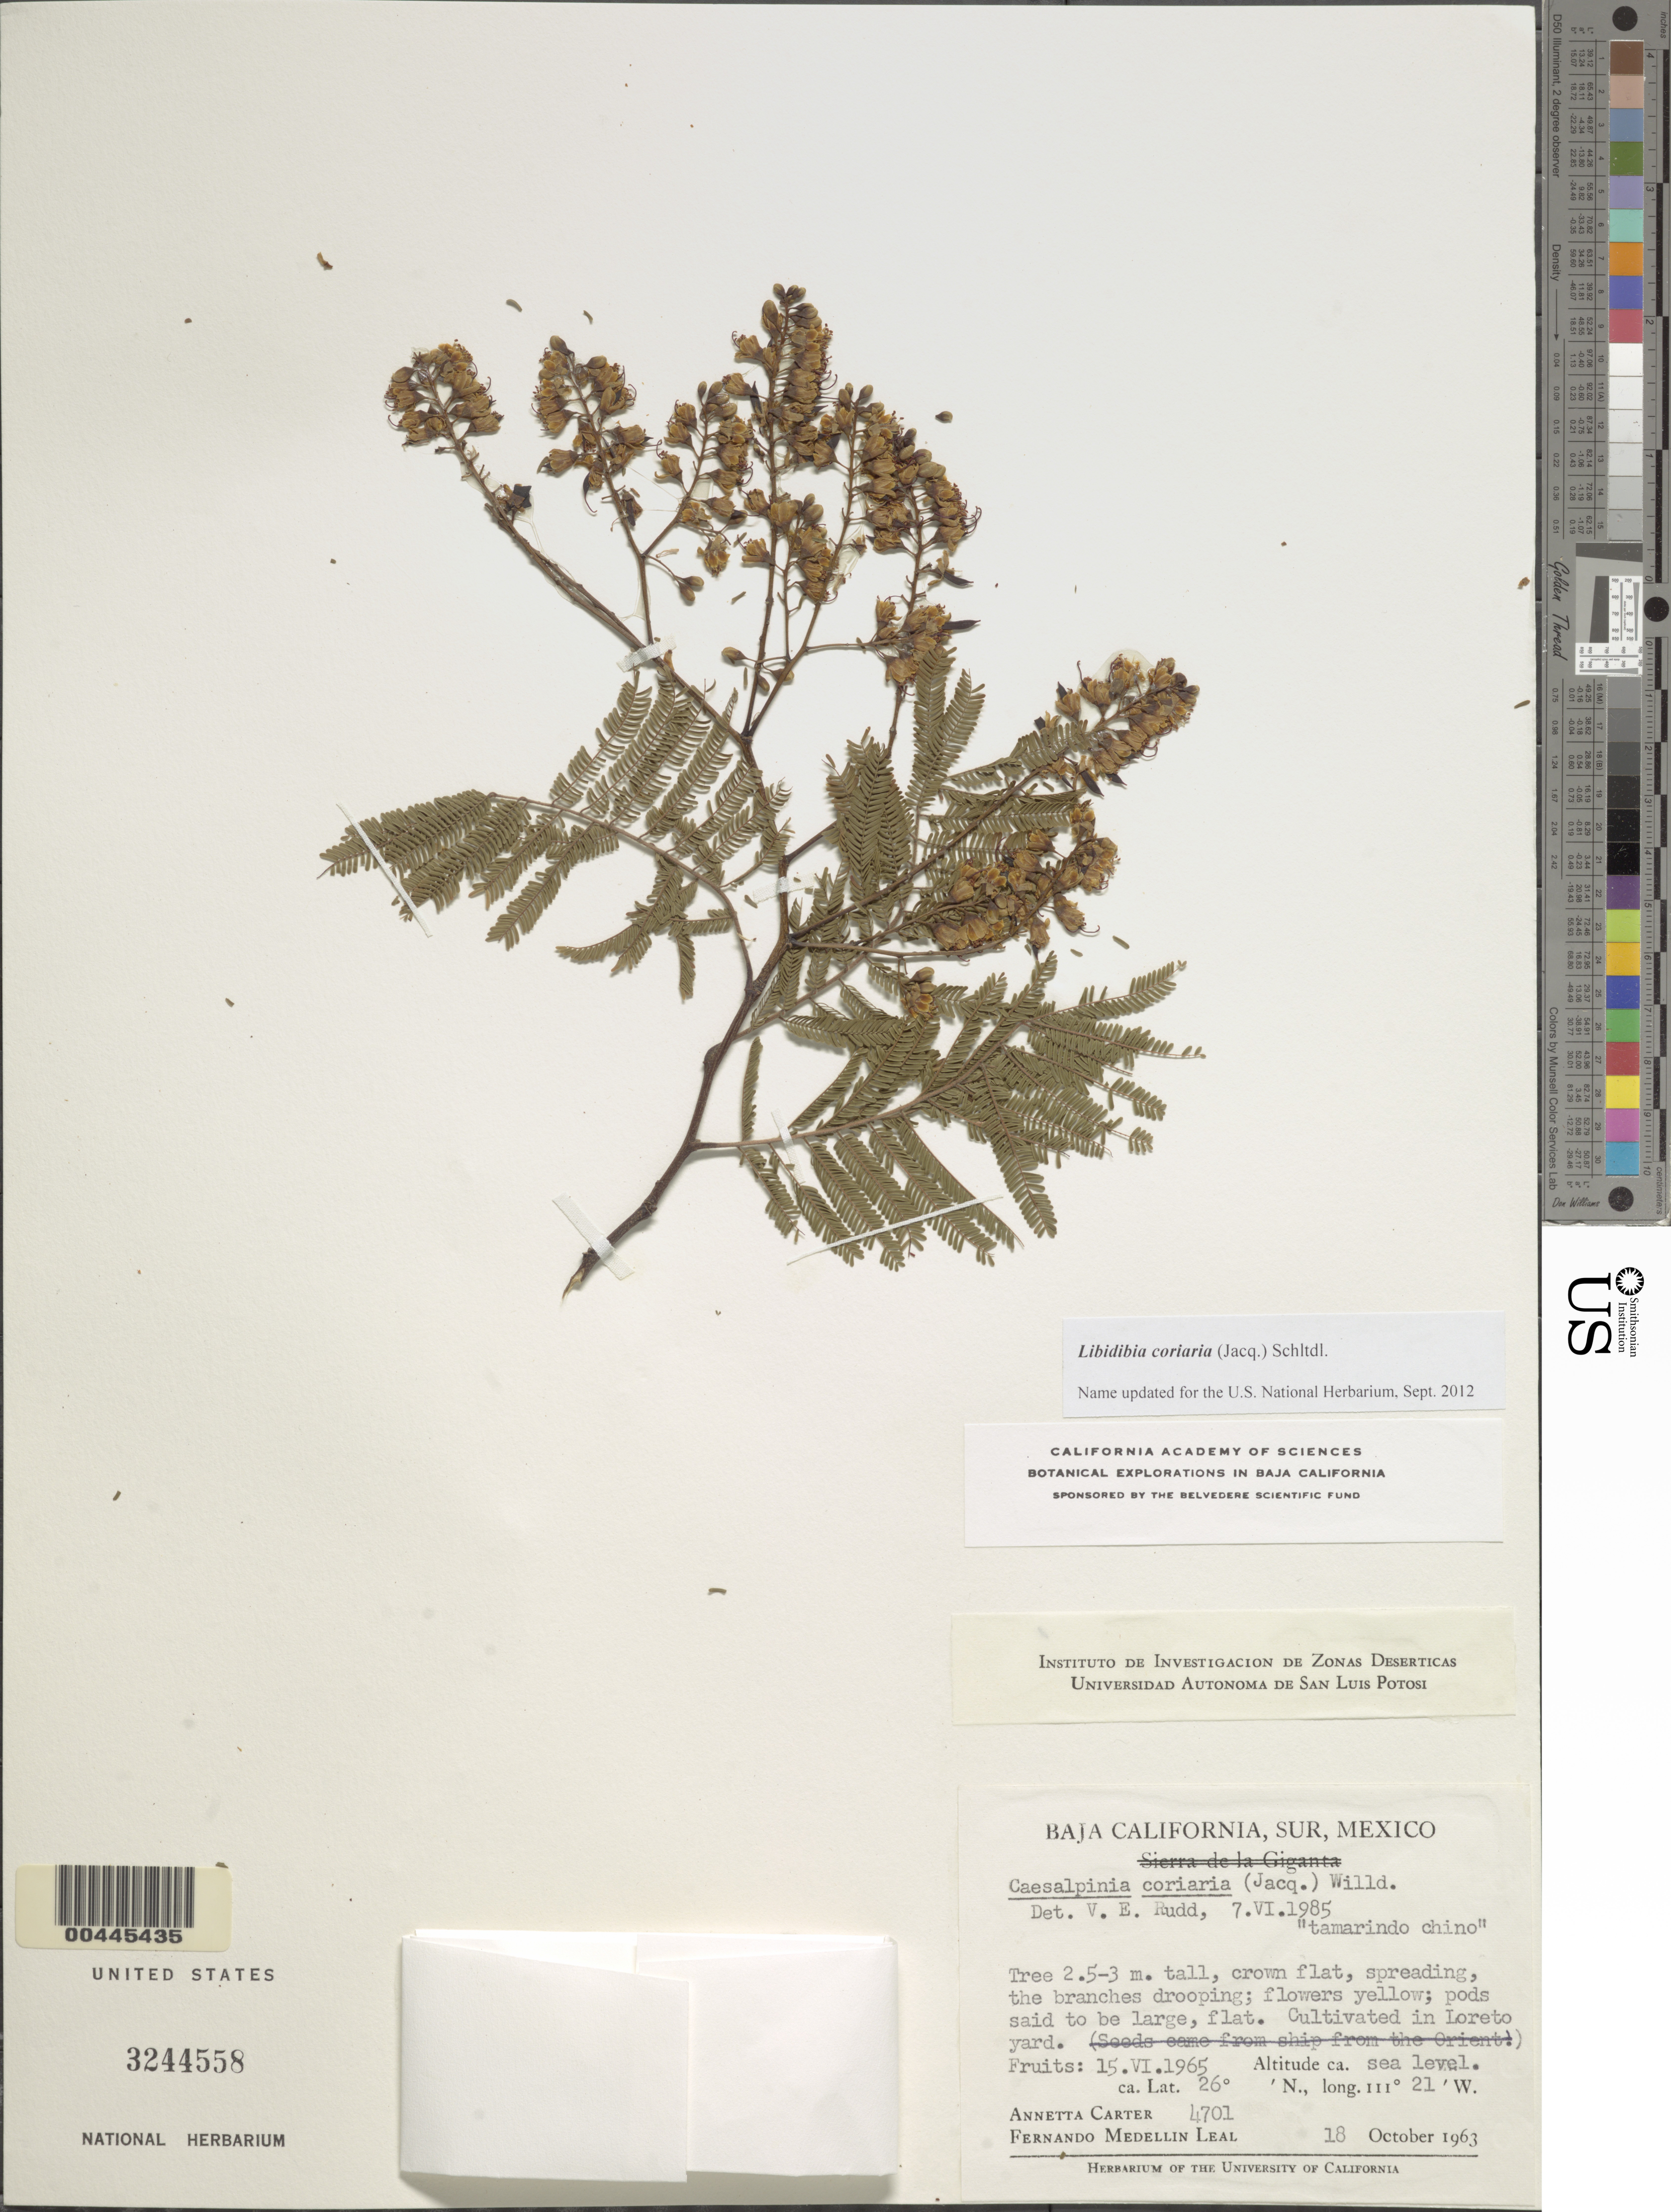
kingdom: Plantae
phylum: Tracheophyta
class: Magnoliopsida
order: Fabales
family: Fabaceae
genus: Libidibia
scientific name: Libidibia coriaria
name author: (Jacq.) Schltdl.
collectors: A. M. Carter & F. M. Leal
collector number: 4701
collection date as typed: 18 Oct 1963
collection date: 1963-10-18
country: Mexico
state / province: Baja California Sur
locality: Loreto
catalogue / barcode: US 3244558